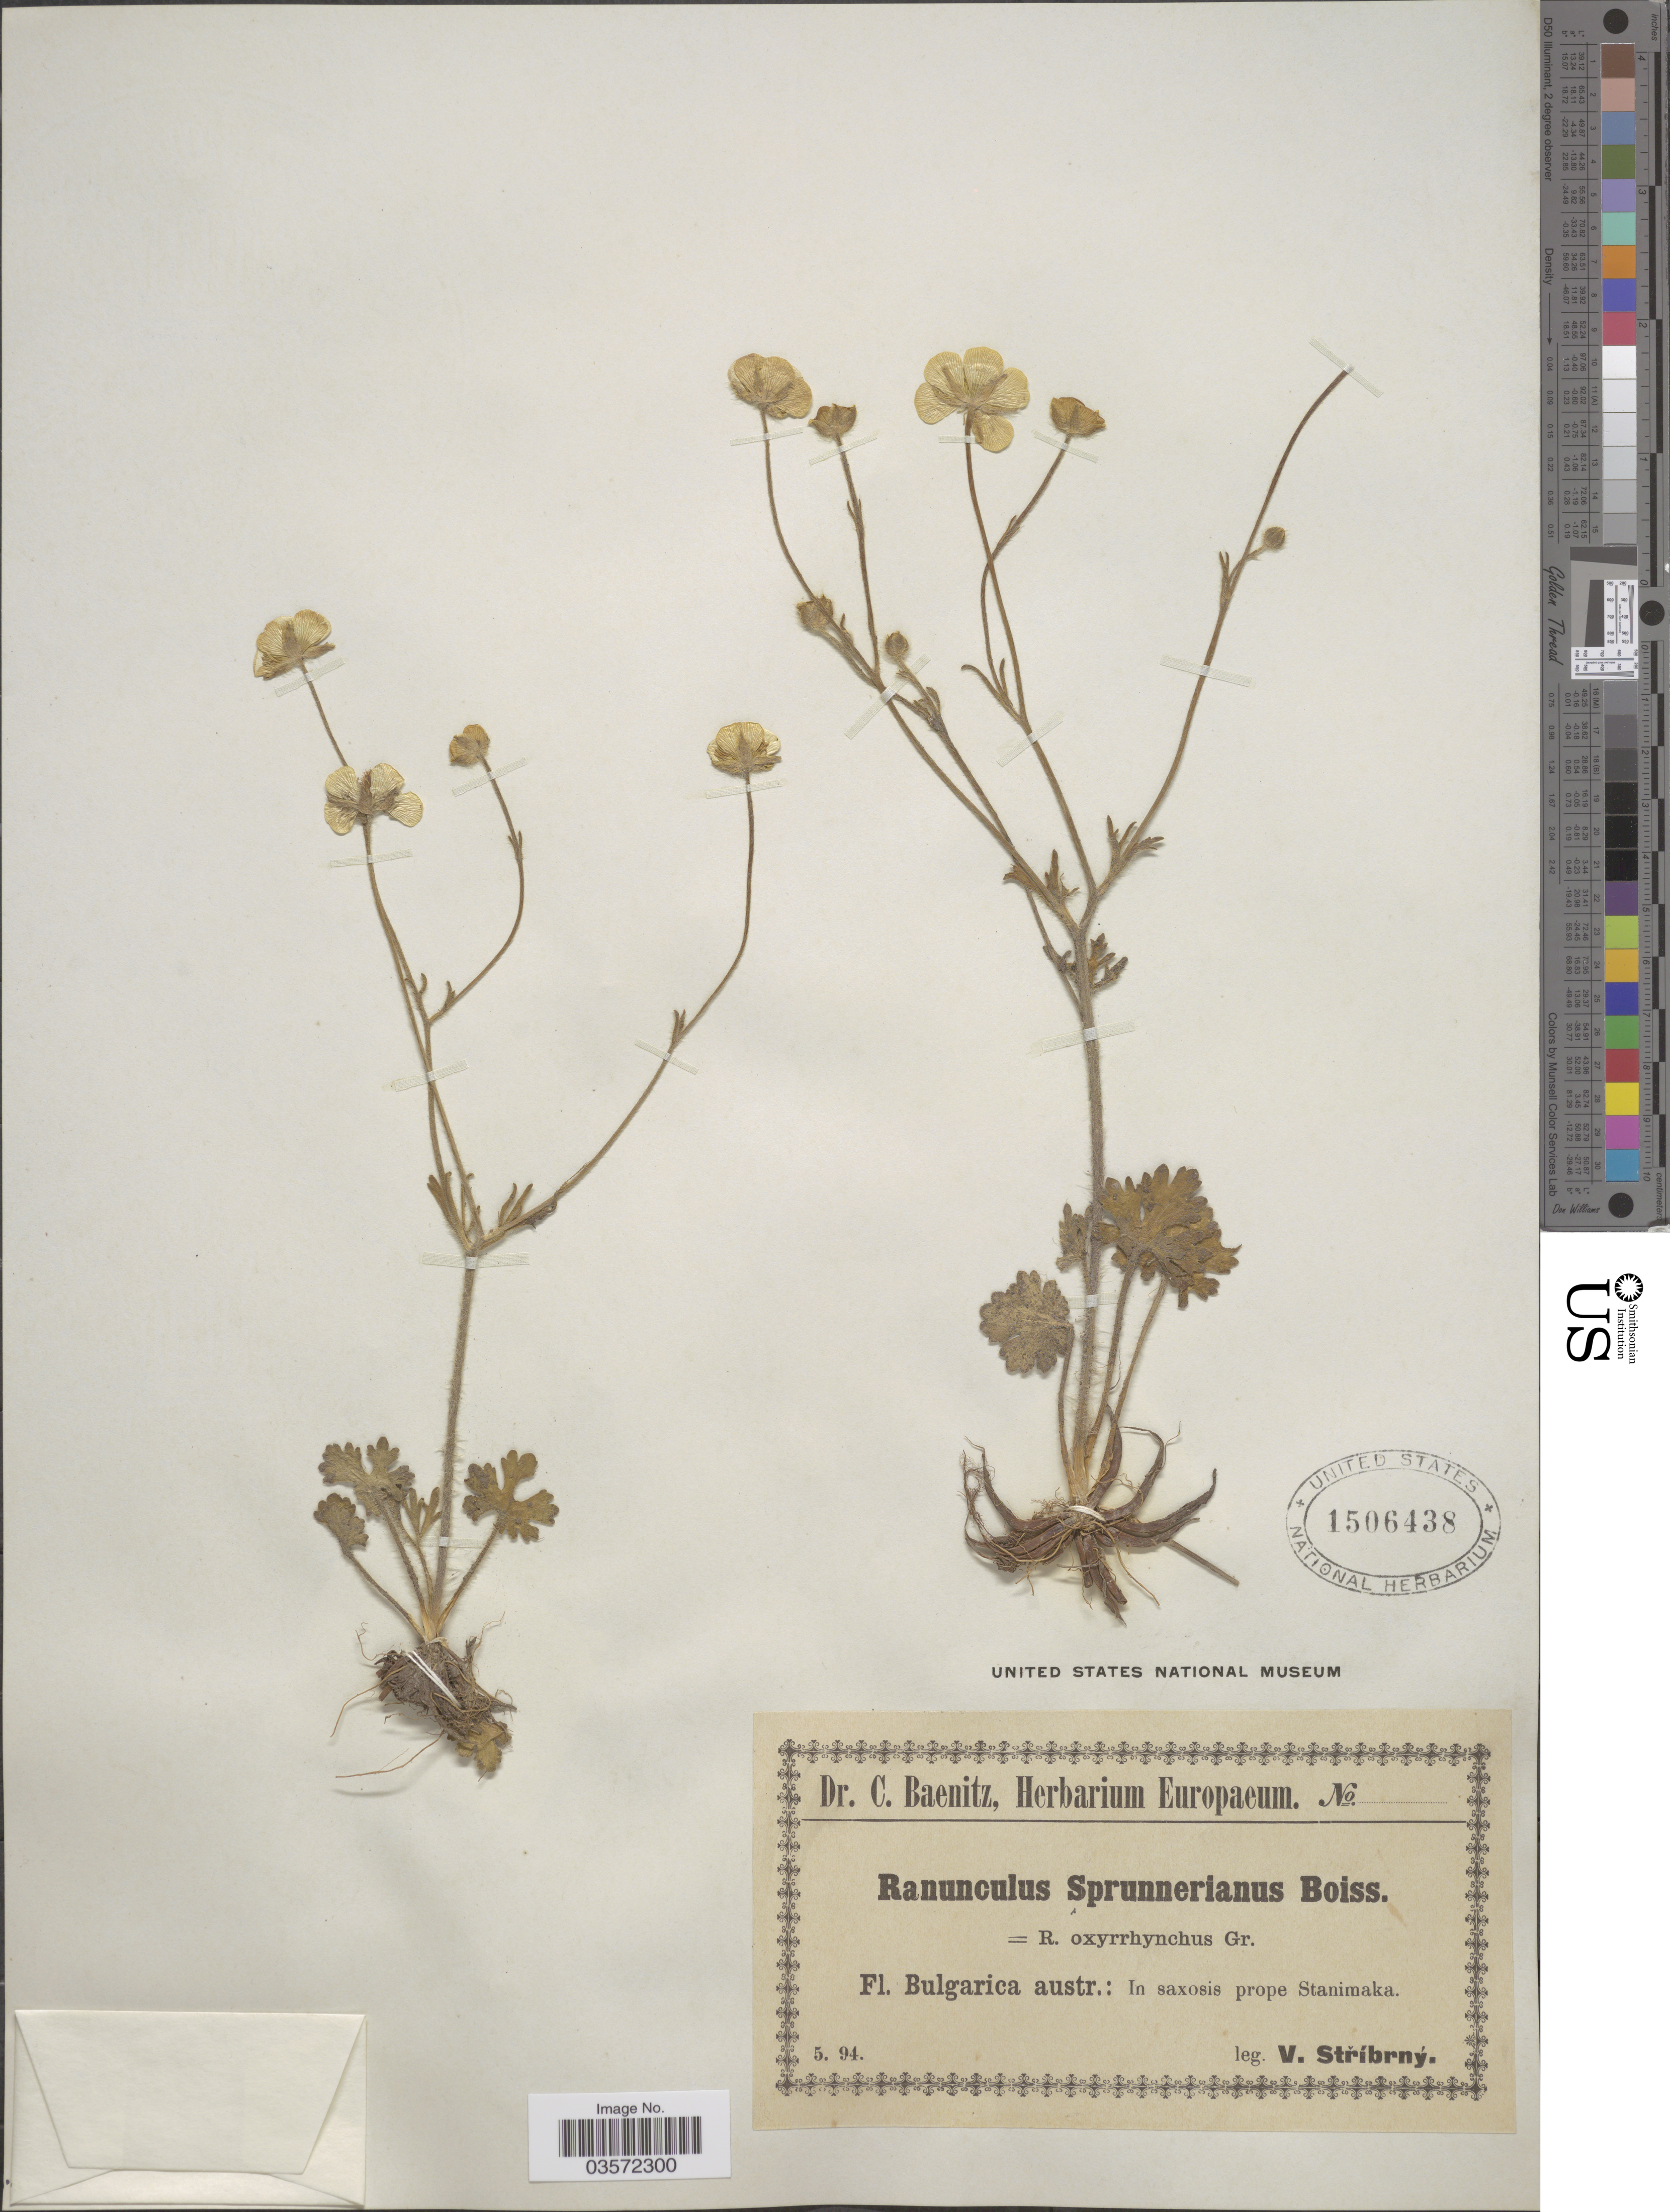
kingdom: Plantae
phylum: Tracheophyta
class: Magnoliopsida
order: Ranunculales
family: Ranunculaceae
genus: Ranunculus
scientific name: Ranunculus sprunerianus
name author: Boiss.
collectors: V. Stribrny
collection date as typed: Transcribed d/m/y: /5/94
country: Bulgaria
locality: Bulgarica austr.: In saxosis prope Stanimaka.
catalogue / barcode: US 1506438